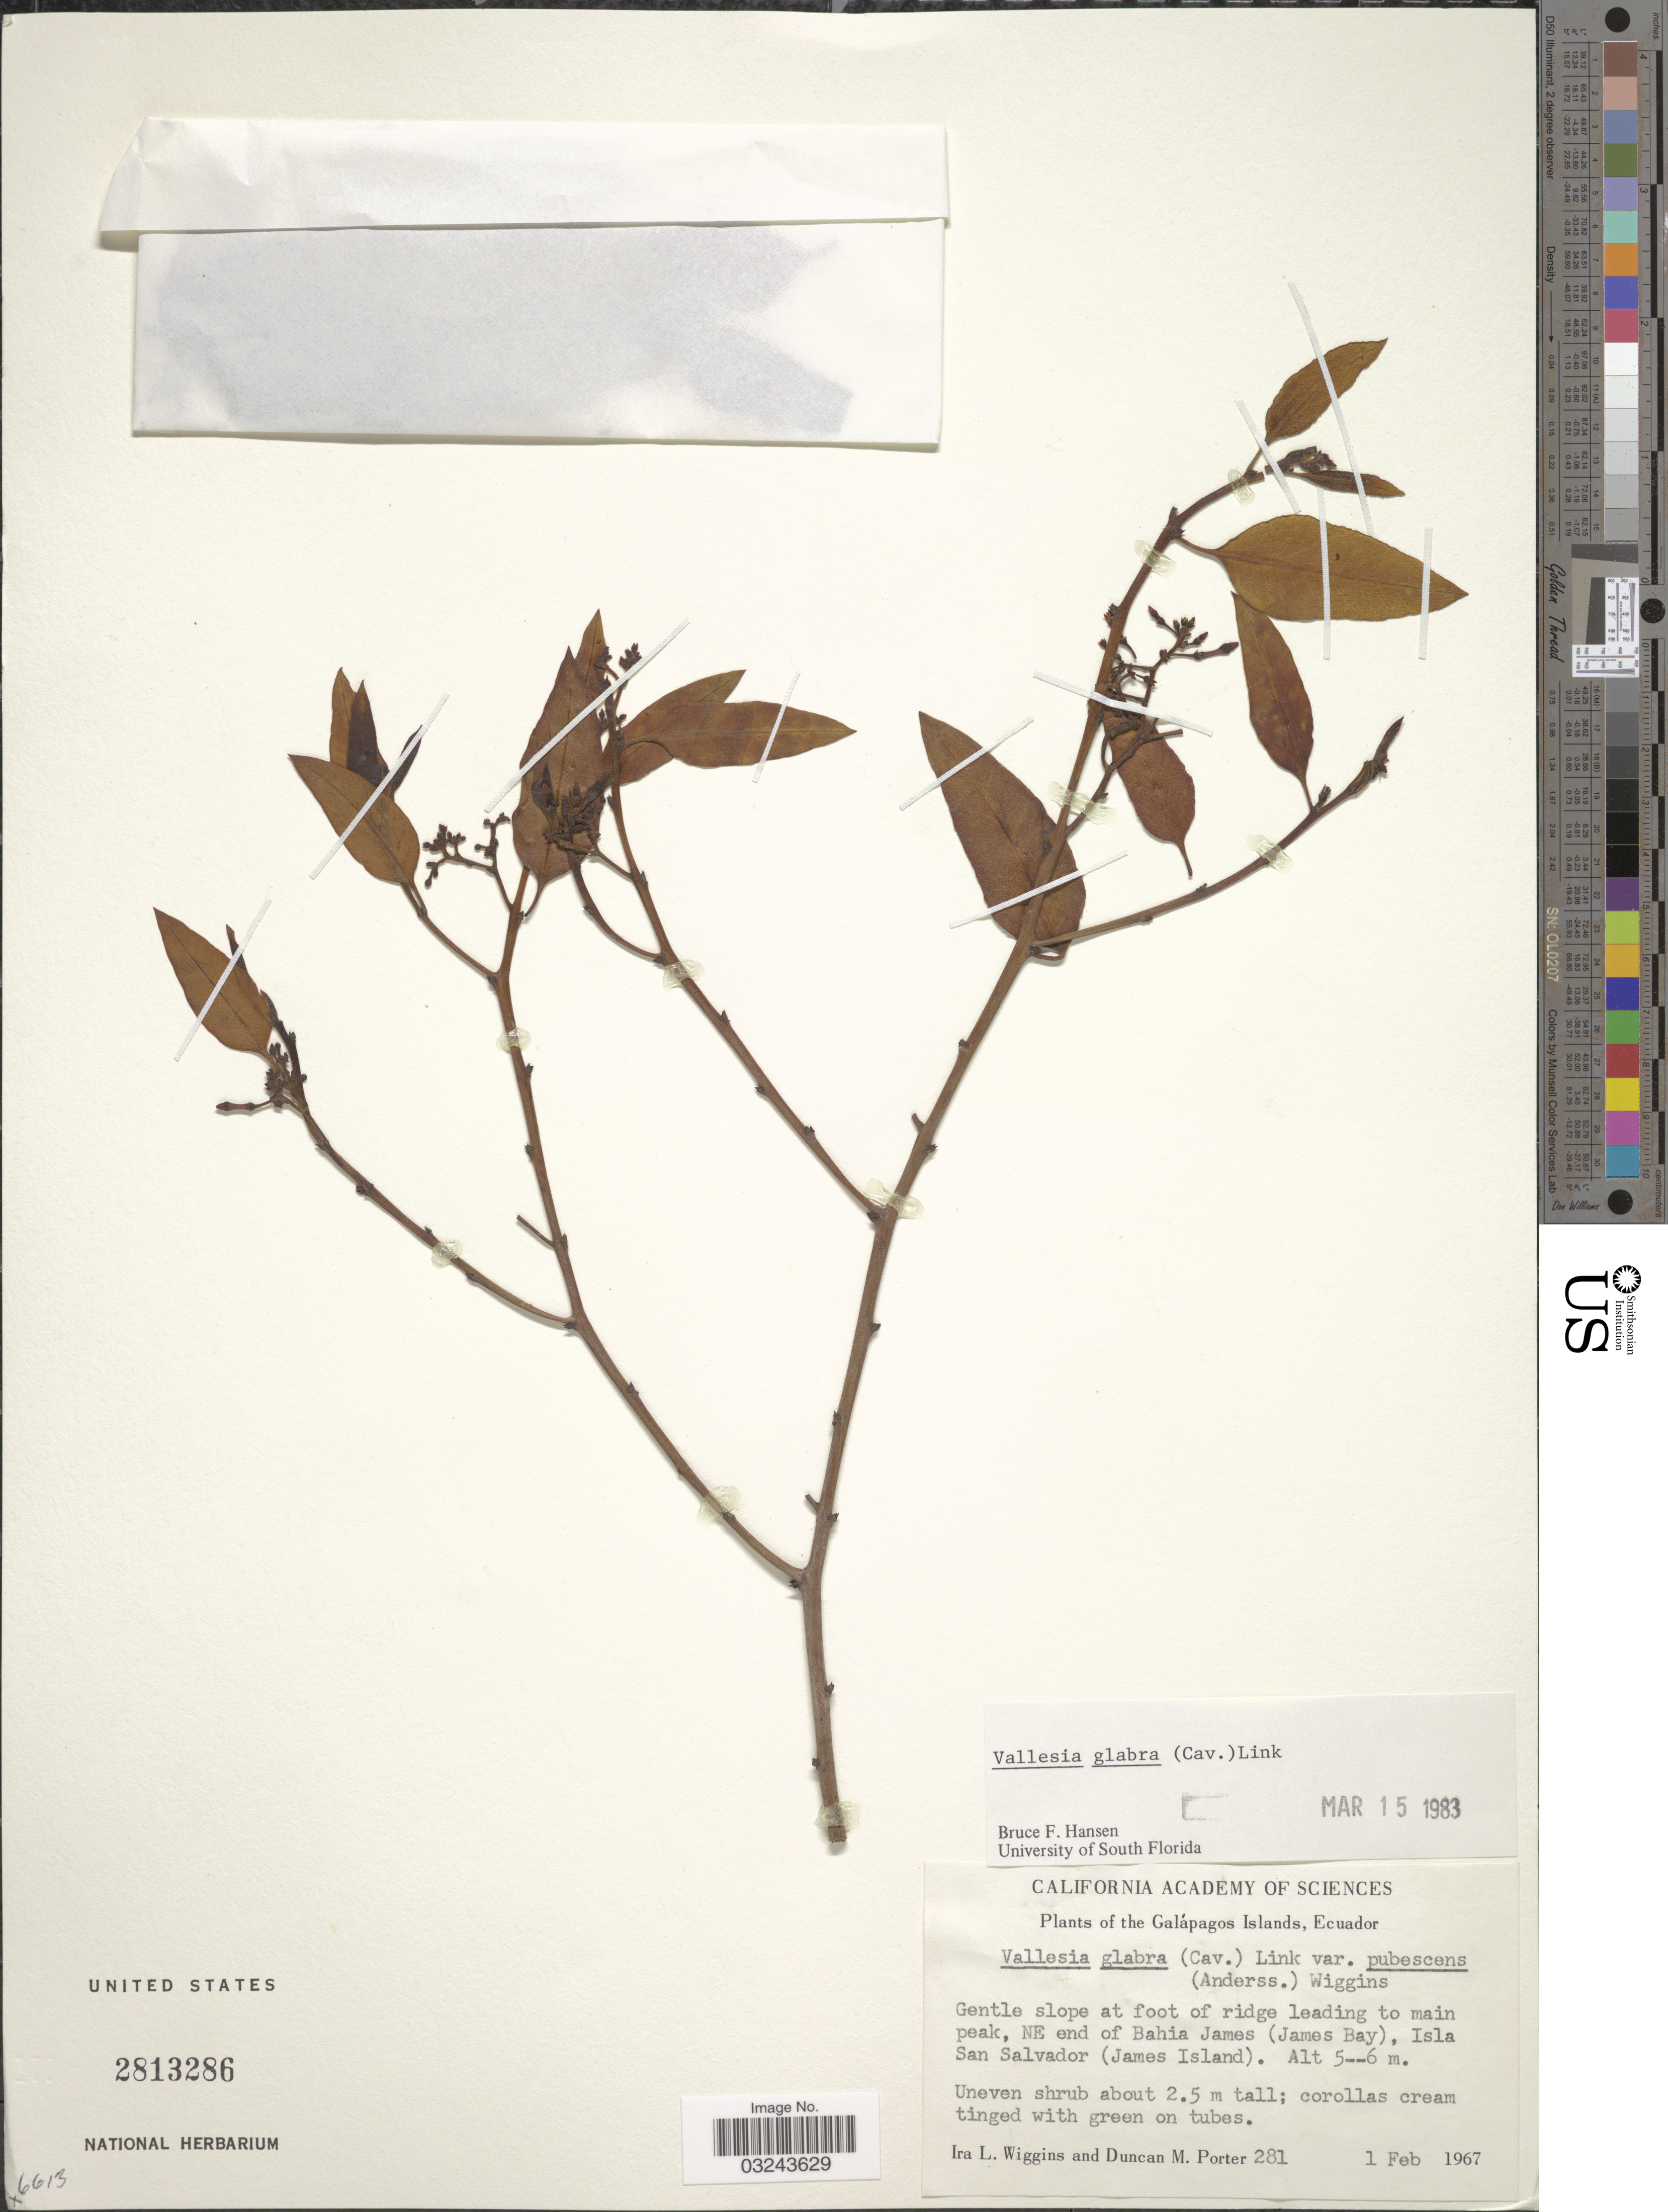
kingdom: Plantae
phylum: Tracheophyta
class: Magnoliopsida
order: Gentianales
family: Apocynaceae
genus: Vallesia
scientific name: Vallesia glabra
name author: (Cav.) Link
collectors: I. L. Wiggins & D. Porter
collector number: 281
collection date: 1967-02-01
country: Ecuador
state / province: Colón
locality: Galápagos Islands, Gentle slope at foot of ridge leading to main peak, NE end of Bahia James (James Bay), Isla San Salvador (James Island).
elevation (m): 5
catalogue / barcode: US 2813286